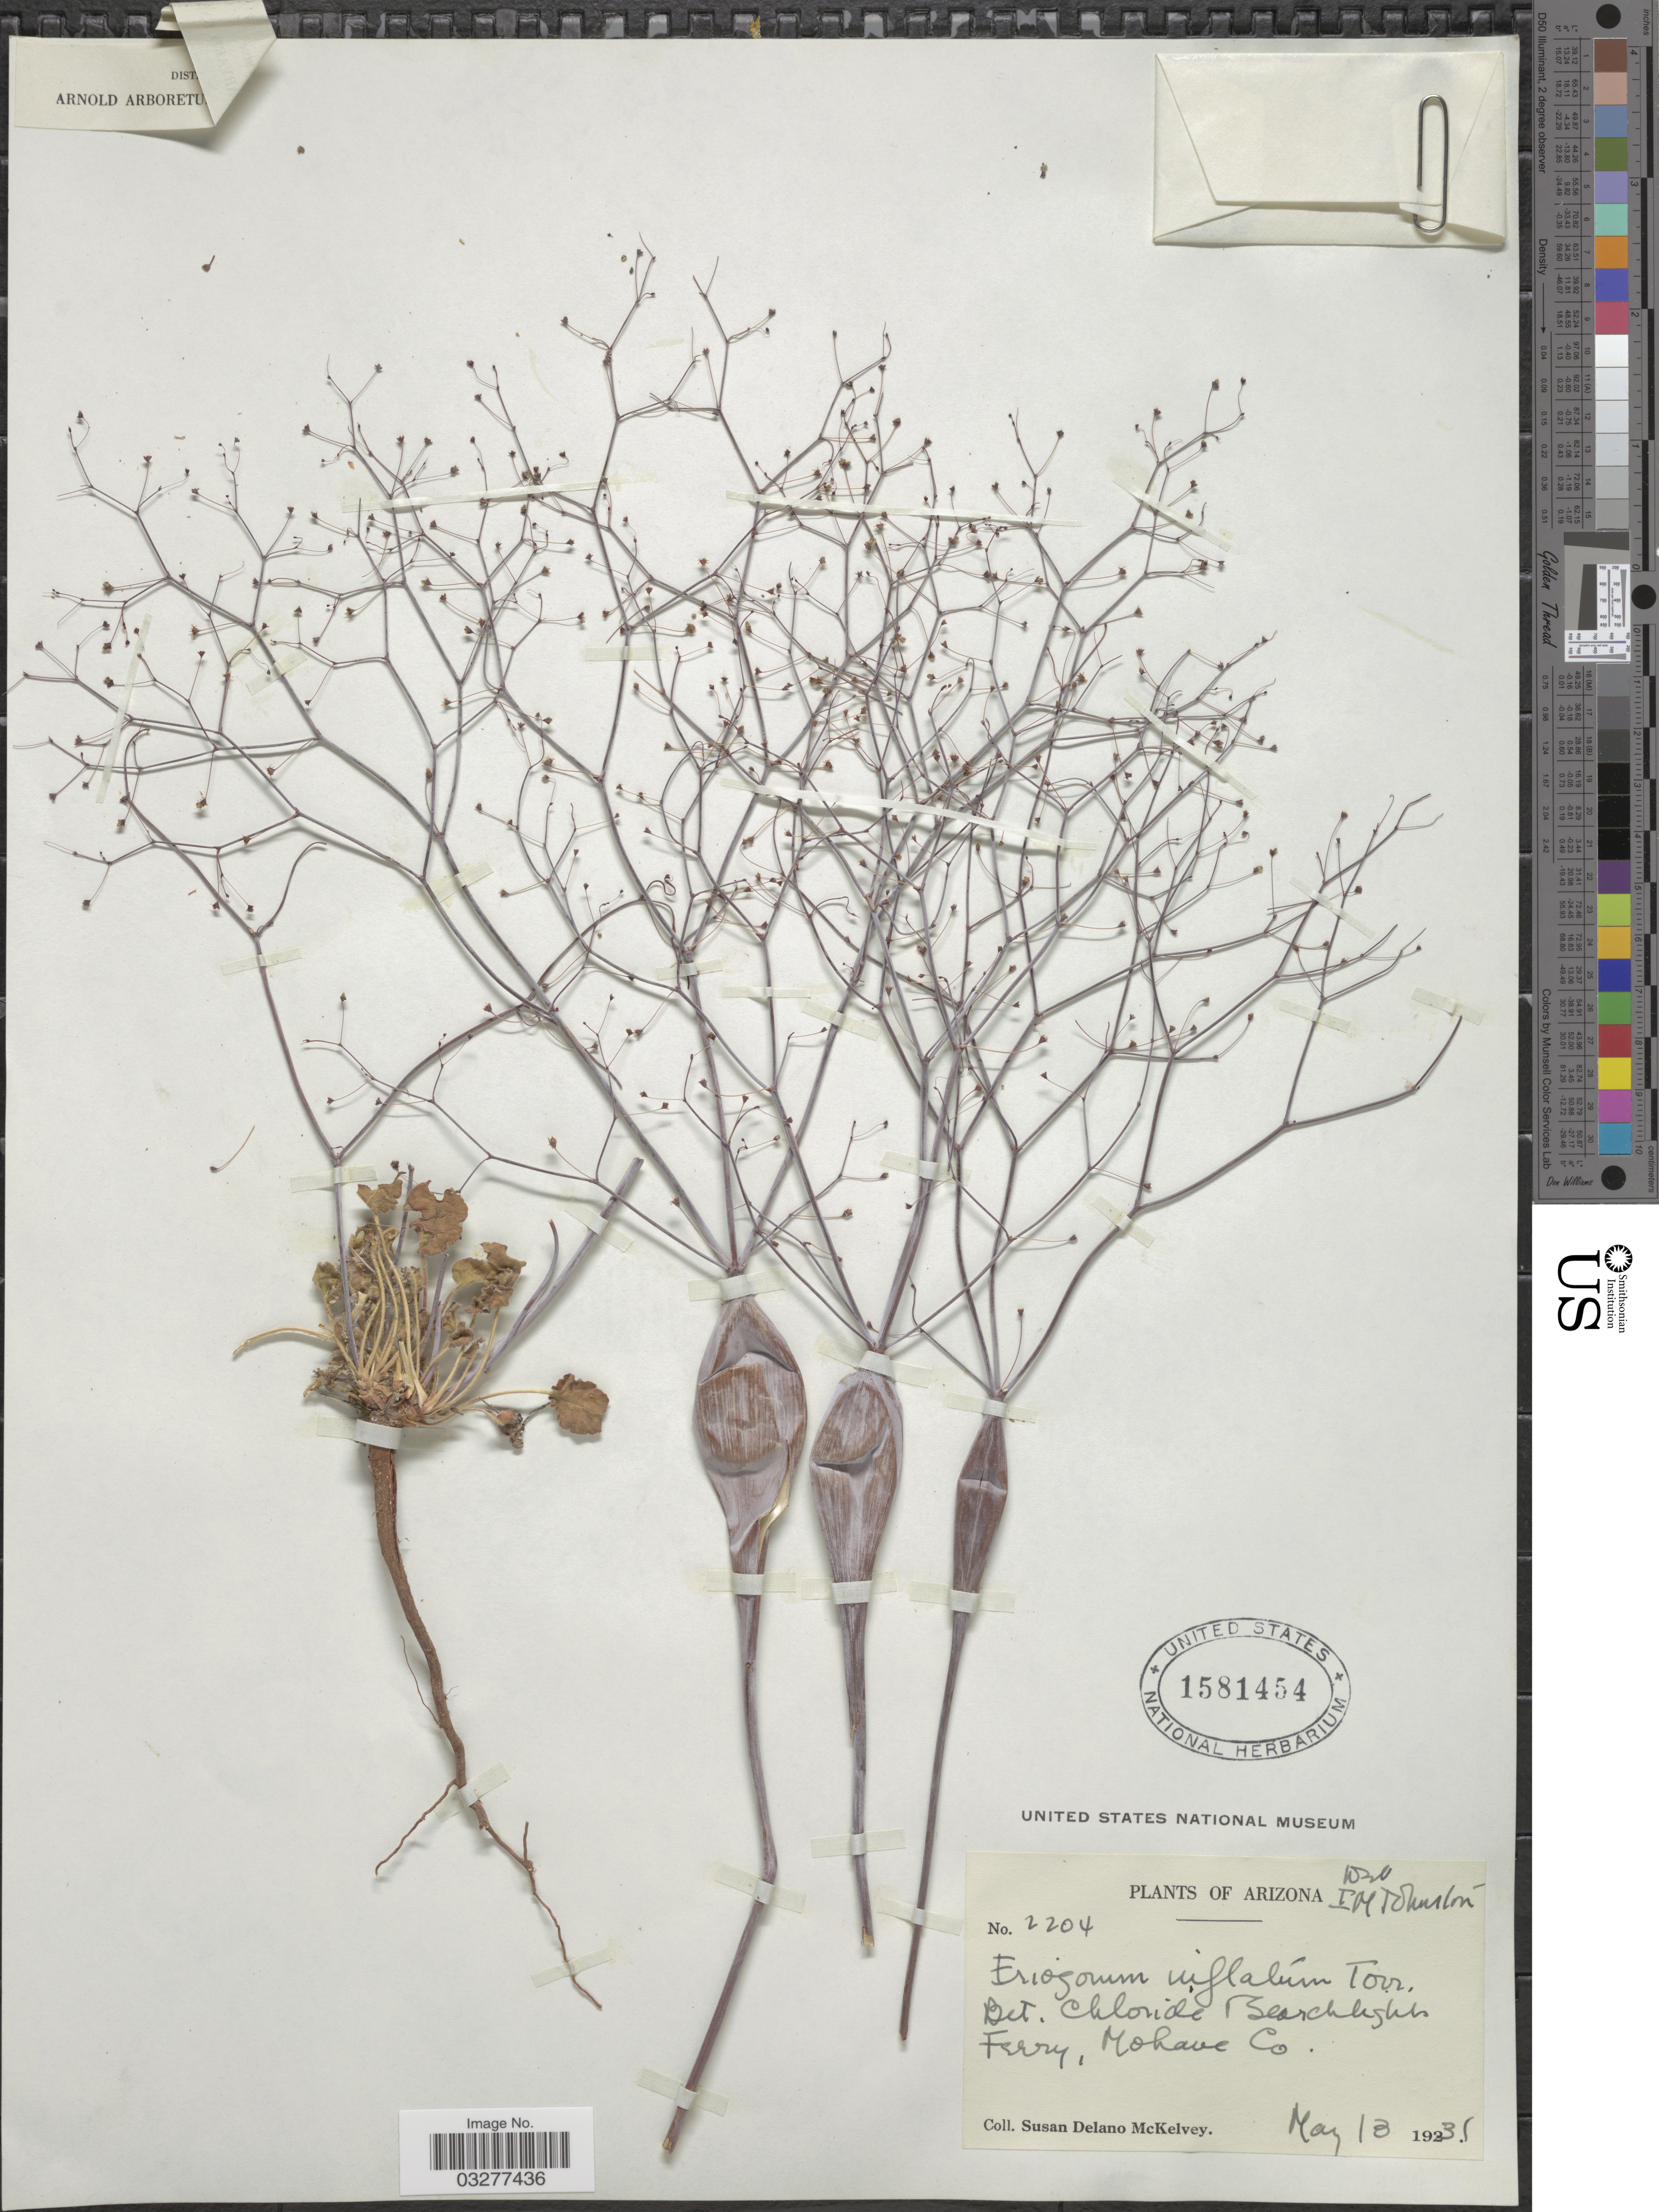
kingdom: Plantae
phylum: Tracheophyta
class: Magnoliopsida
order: Caryophyllales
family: Polygonaceae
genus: Eriogonum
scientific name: Eriogonum inflatum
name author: Torr. & Frém.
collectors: S. A. McKelvey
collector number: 2204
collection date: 1935-05-13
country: United States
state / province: Arizona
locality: Ferry, Mohave Co.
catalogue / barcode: US 1581454